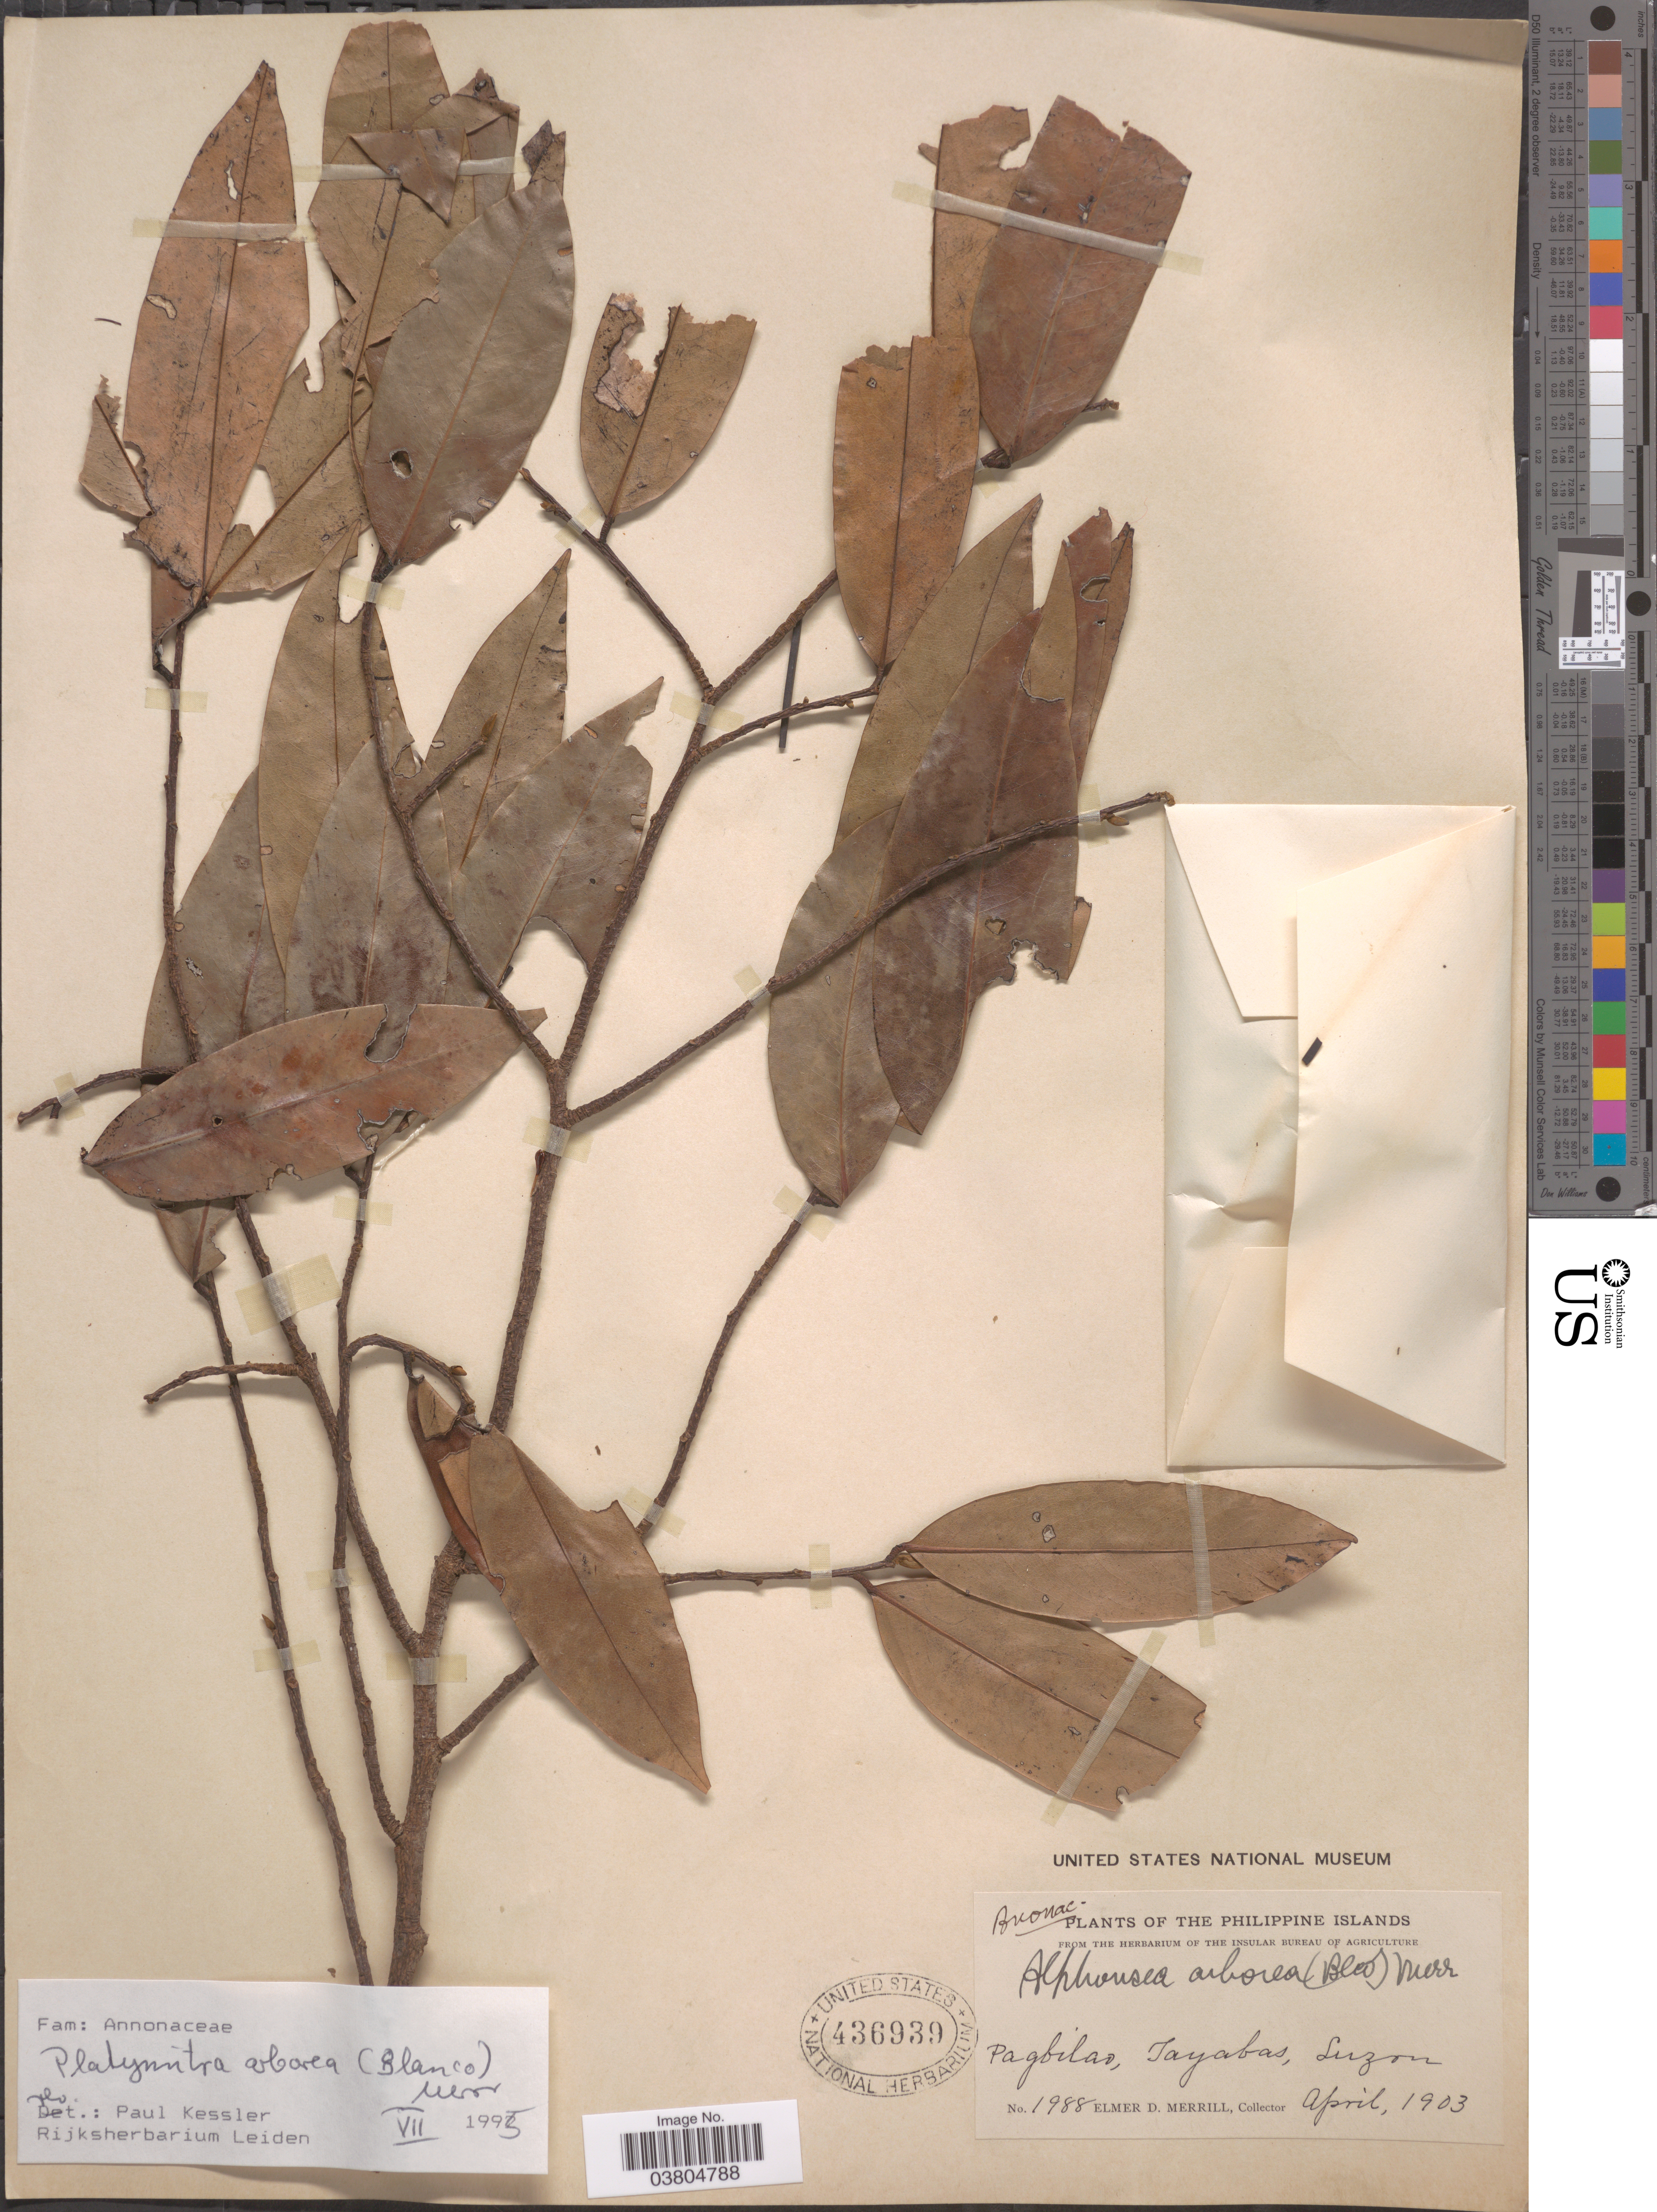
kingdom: Plantae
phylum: Tracheophyta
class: Magnoliopsida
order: Magnoliales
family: Annonaceae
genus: Platymitra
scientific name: Platymitra arborea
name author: (Blanco) Kessler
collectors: E. D. Merrill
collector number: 1988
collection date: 1903-04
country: Philippines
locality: The Philippine Islands. Pagbilao, Tayabas, Luzon.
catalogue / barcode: US 436939